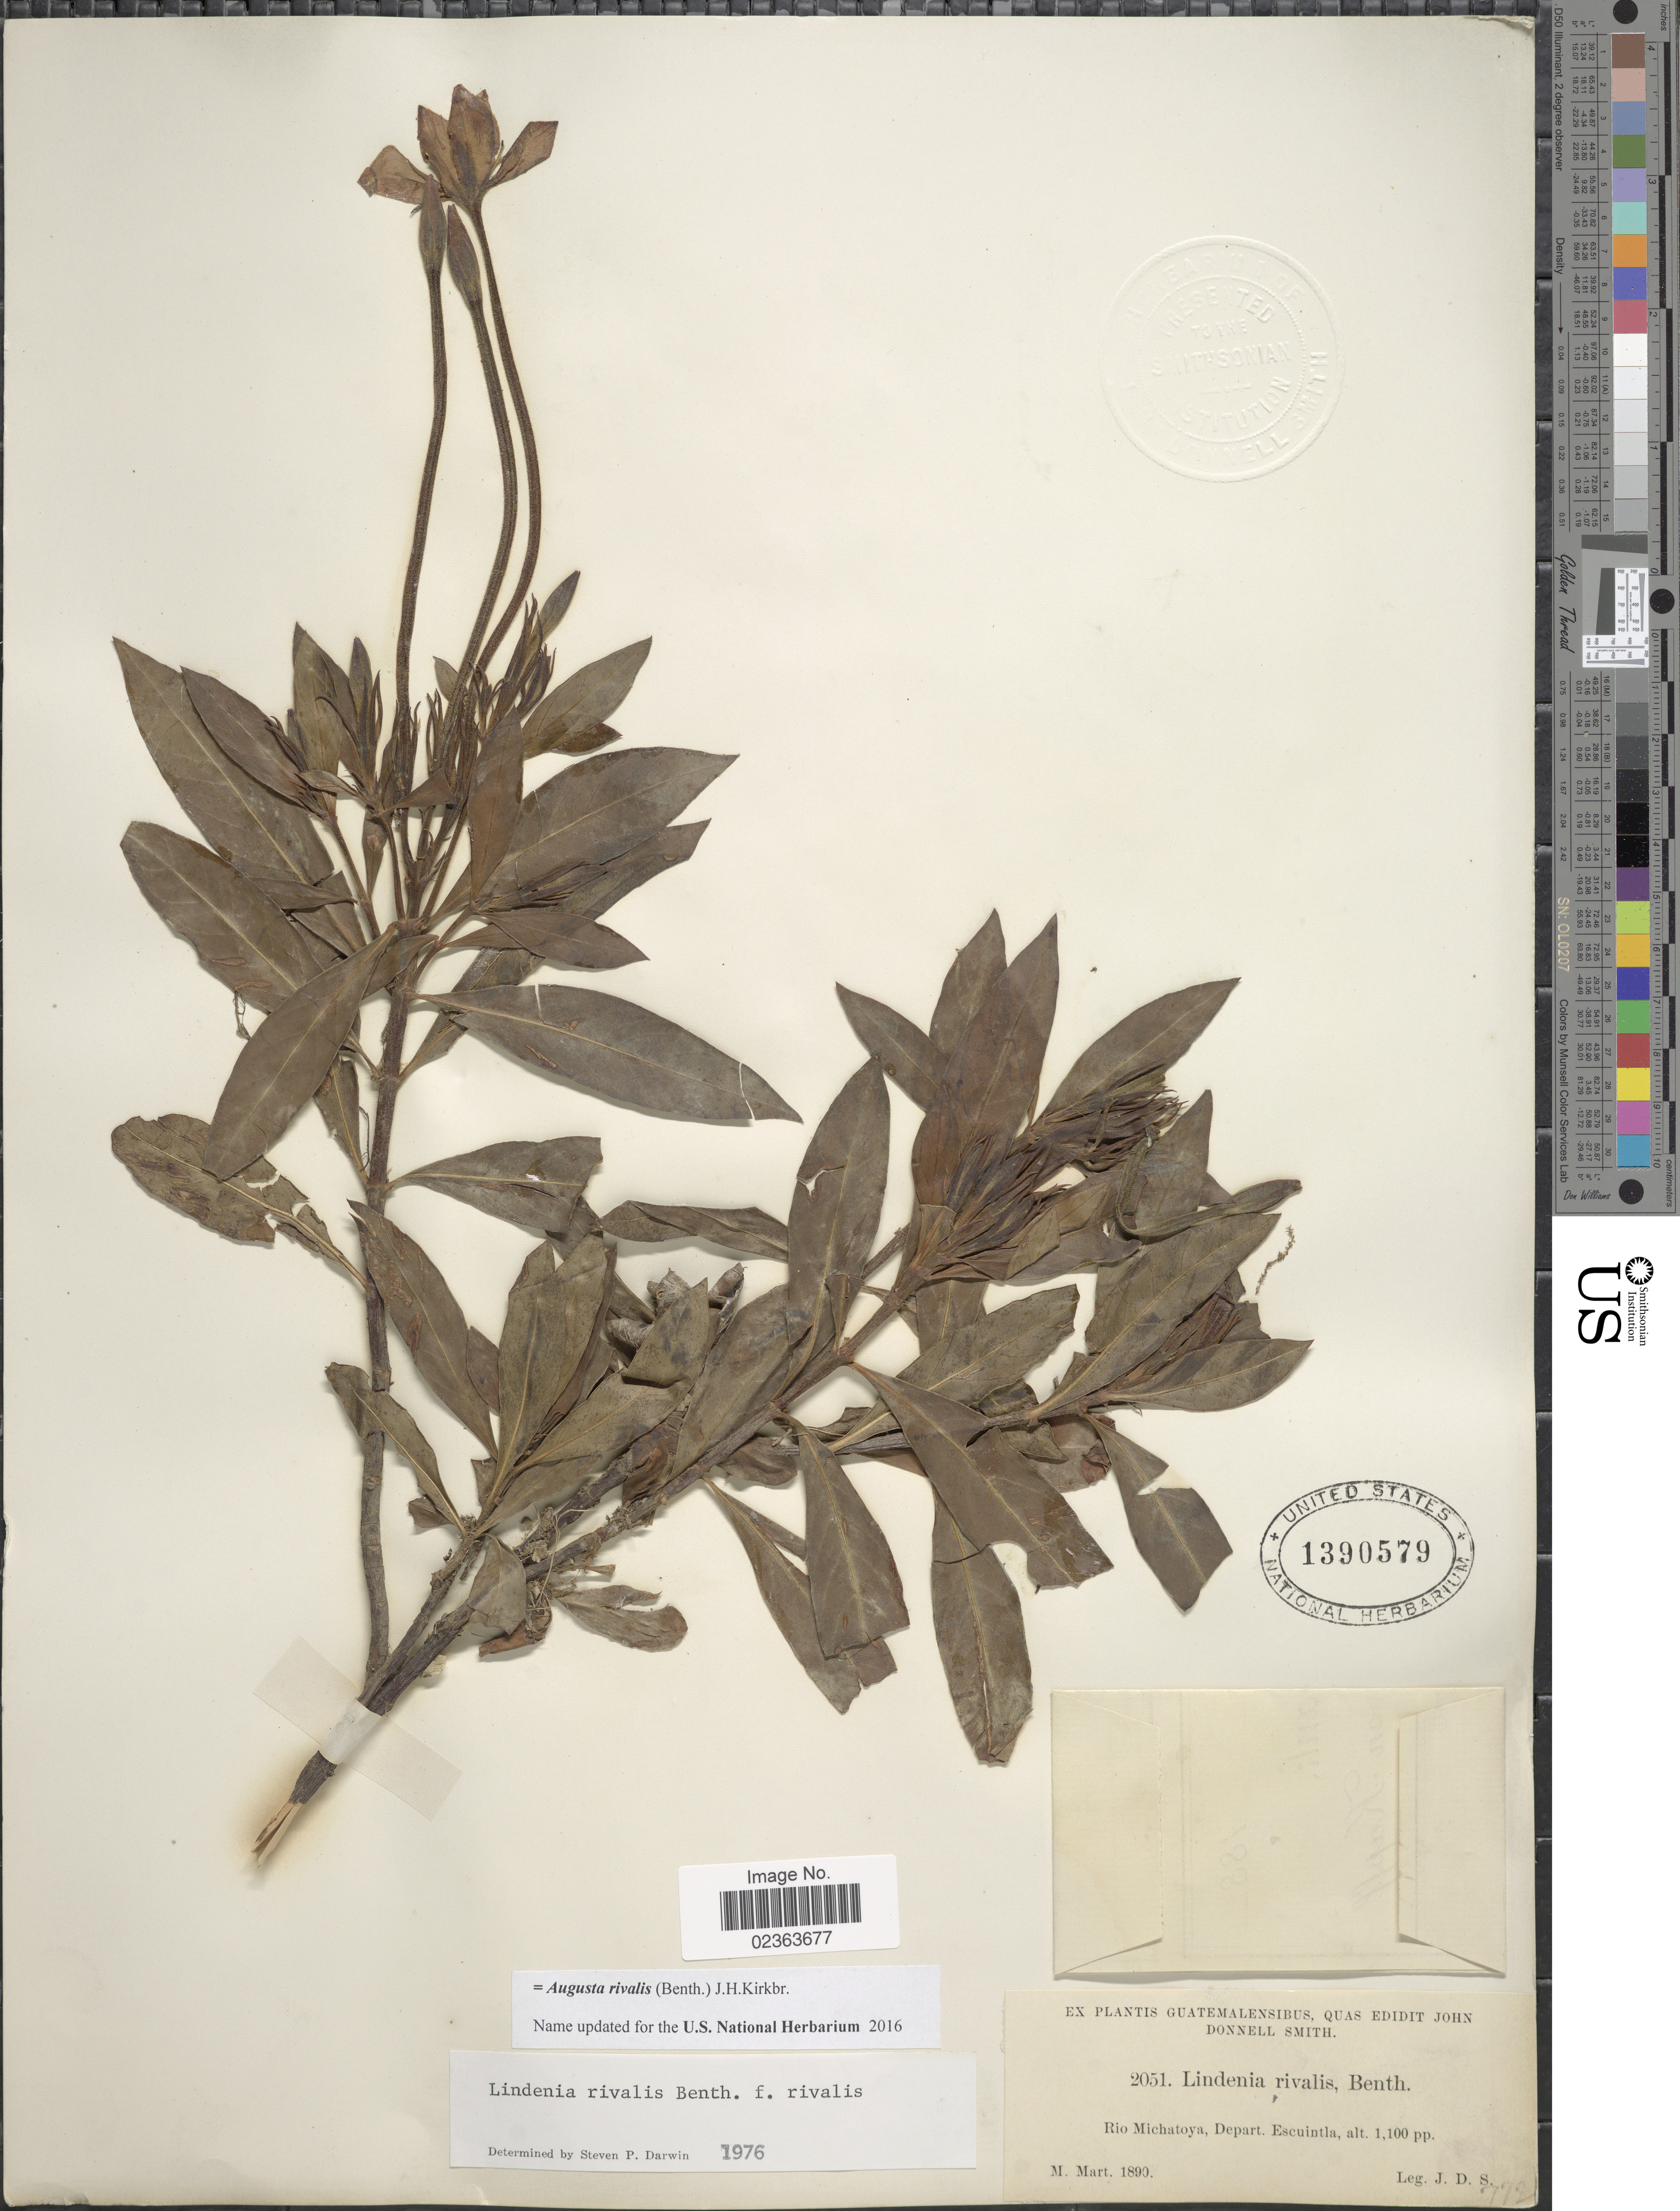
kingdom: Plantae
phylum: Tracheophyta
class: Magnoliopsida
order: Gentianales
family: Rubiaceae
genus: Augusta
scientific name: Augusta rivalis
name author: (Benth.) J.H. Kirkbr.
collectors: J. Donnell Smith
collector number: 2051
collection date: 1890-03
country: Guatemala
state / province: Escuintla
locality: Rio Micgatoya, Depart. Escuintla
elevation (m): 335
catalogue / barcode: US 1390579